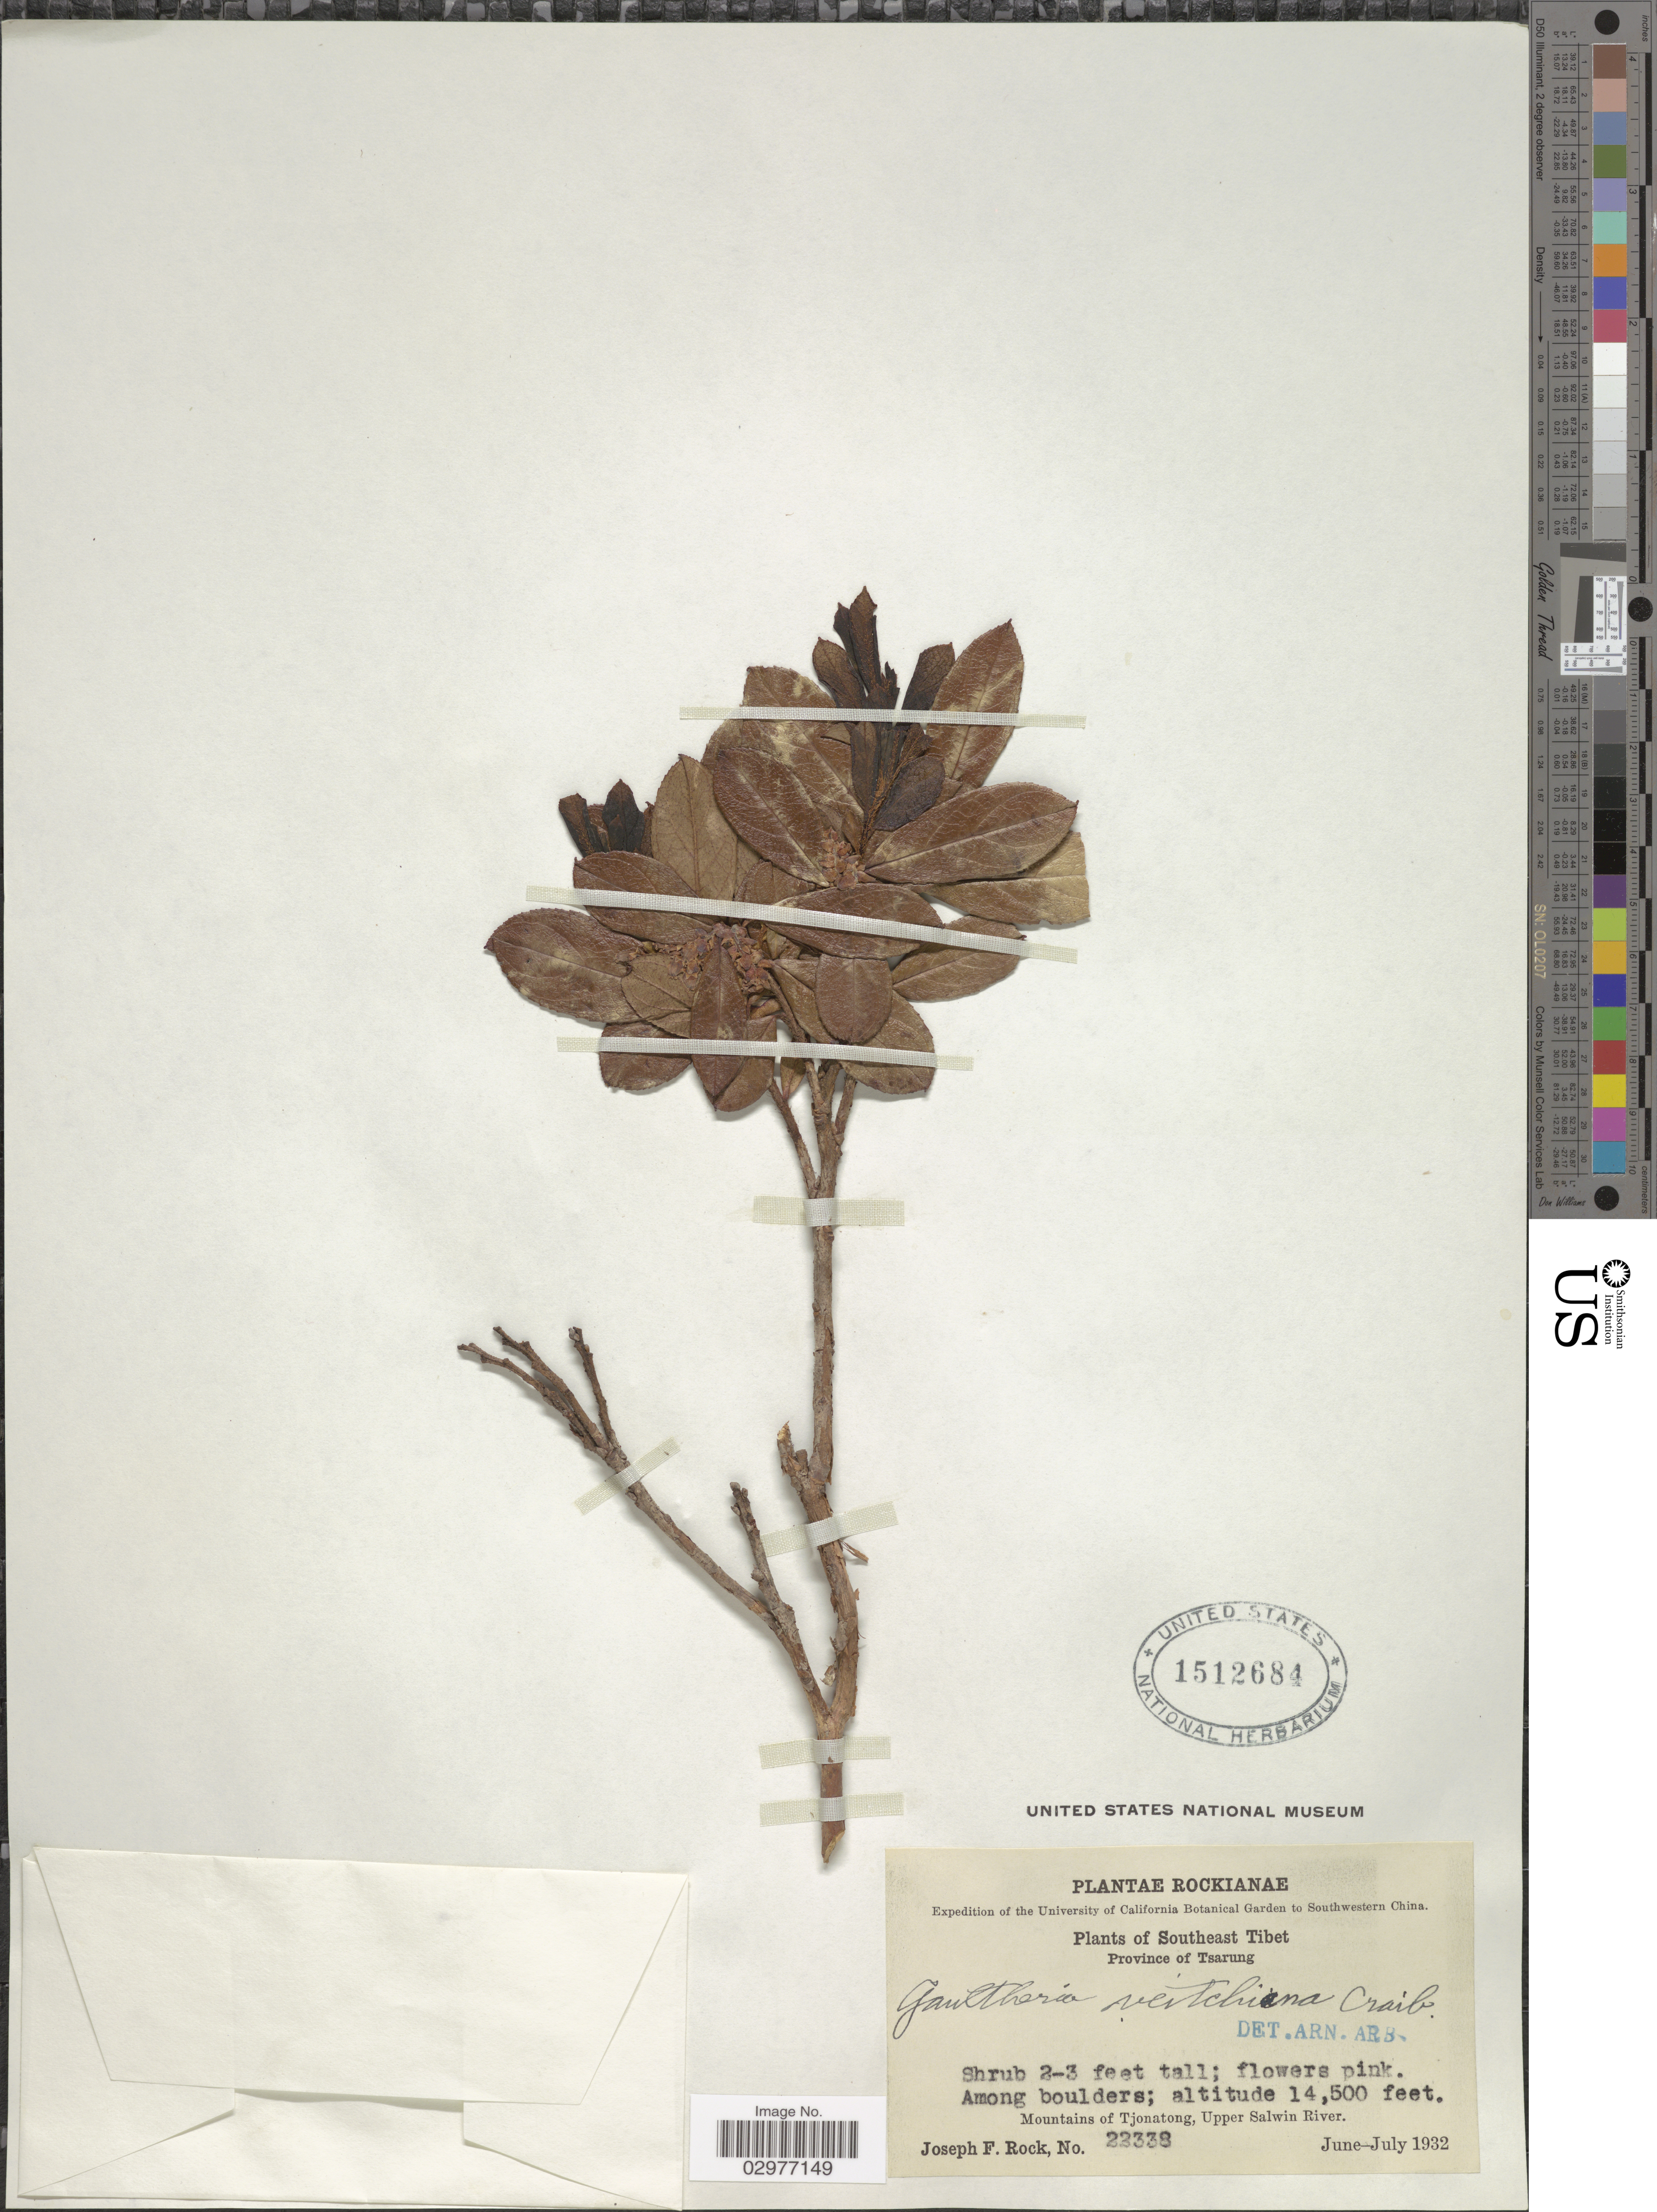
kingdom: Plantae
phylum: Tracheophyta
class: Magnoliopsida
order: Ericales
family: Ericaceae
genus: Gaultheria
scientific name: Gaultheria veitchiana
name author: Craib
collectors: J. F. Rock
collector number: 23338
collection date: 1932-06/1932-07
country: China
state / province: Xizang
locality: Southeast Tibet. Province of Tsarung. Among boulders. Mountains of Tjonatong, Upper Salwin River.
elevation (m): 4420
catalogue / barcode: US 1512684